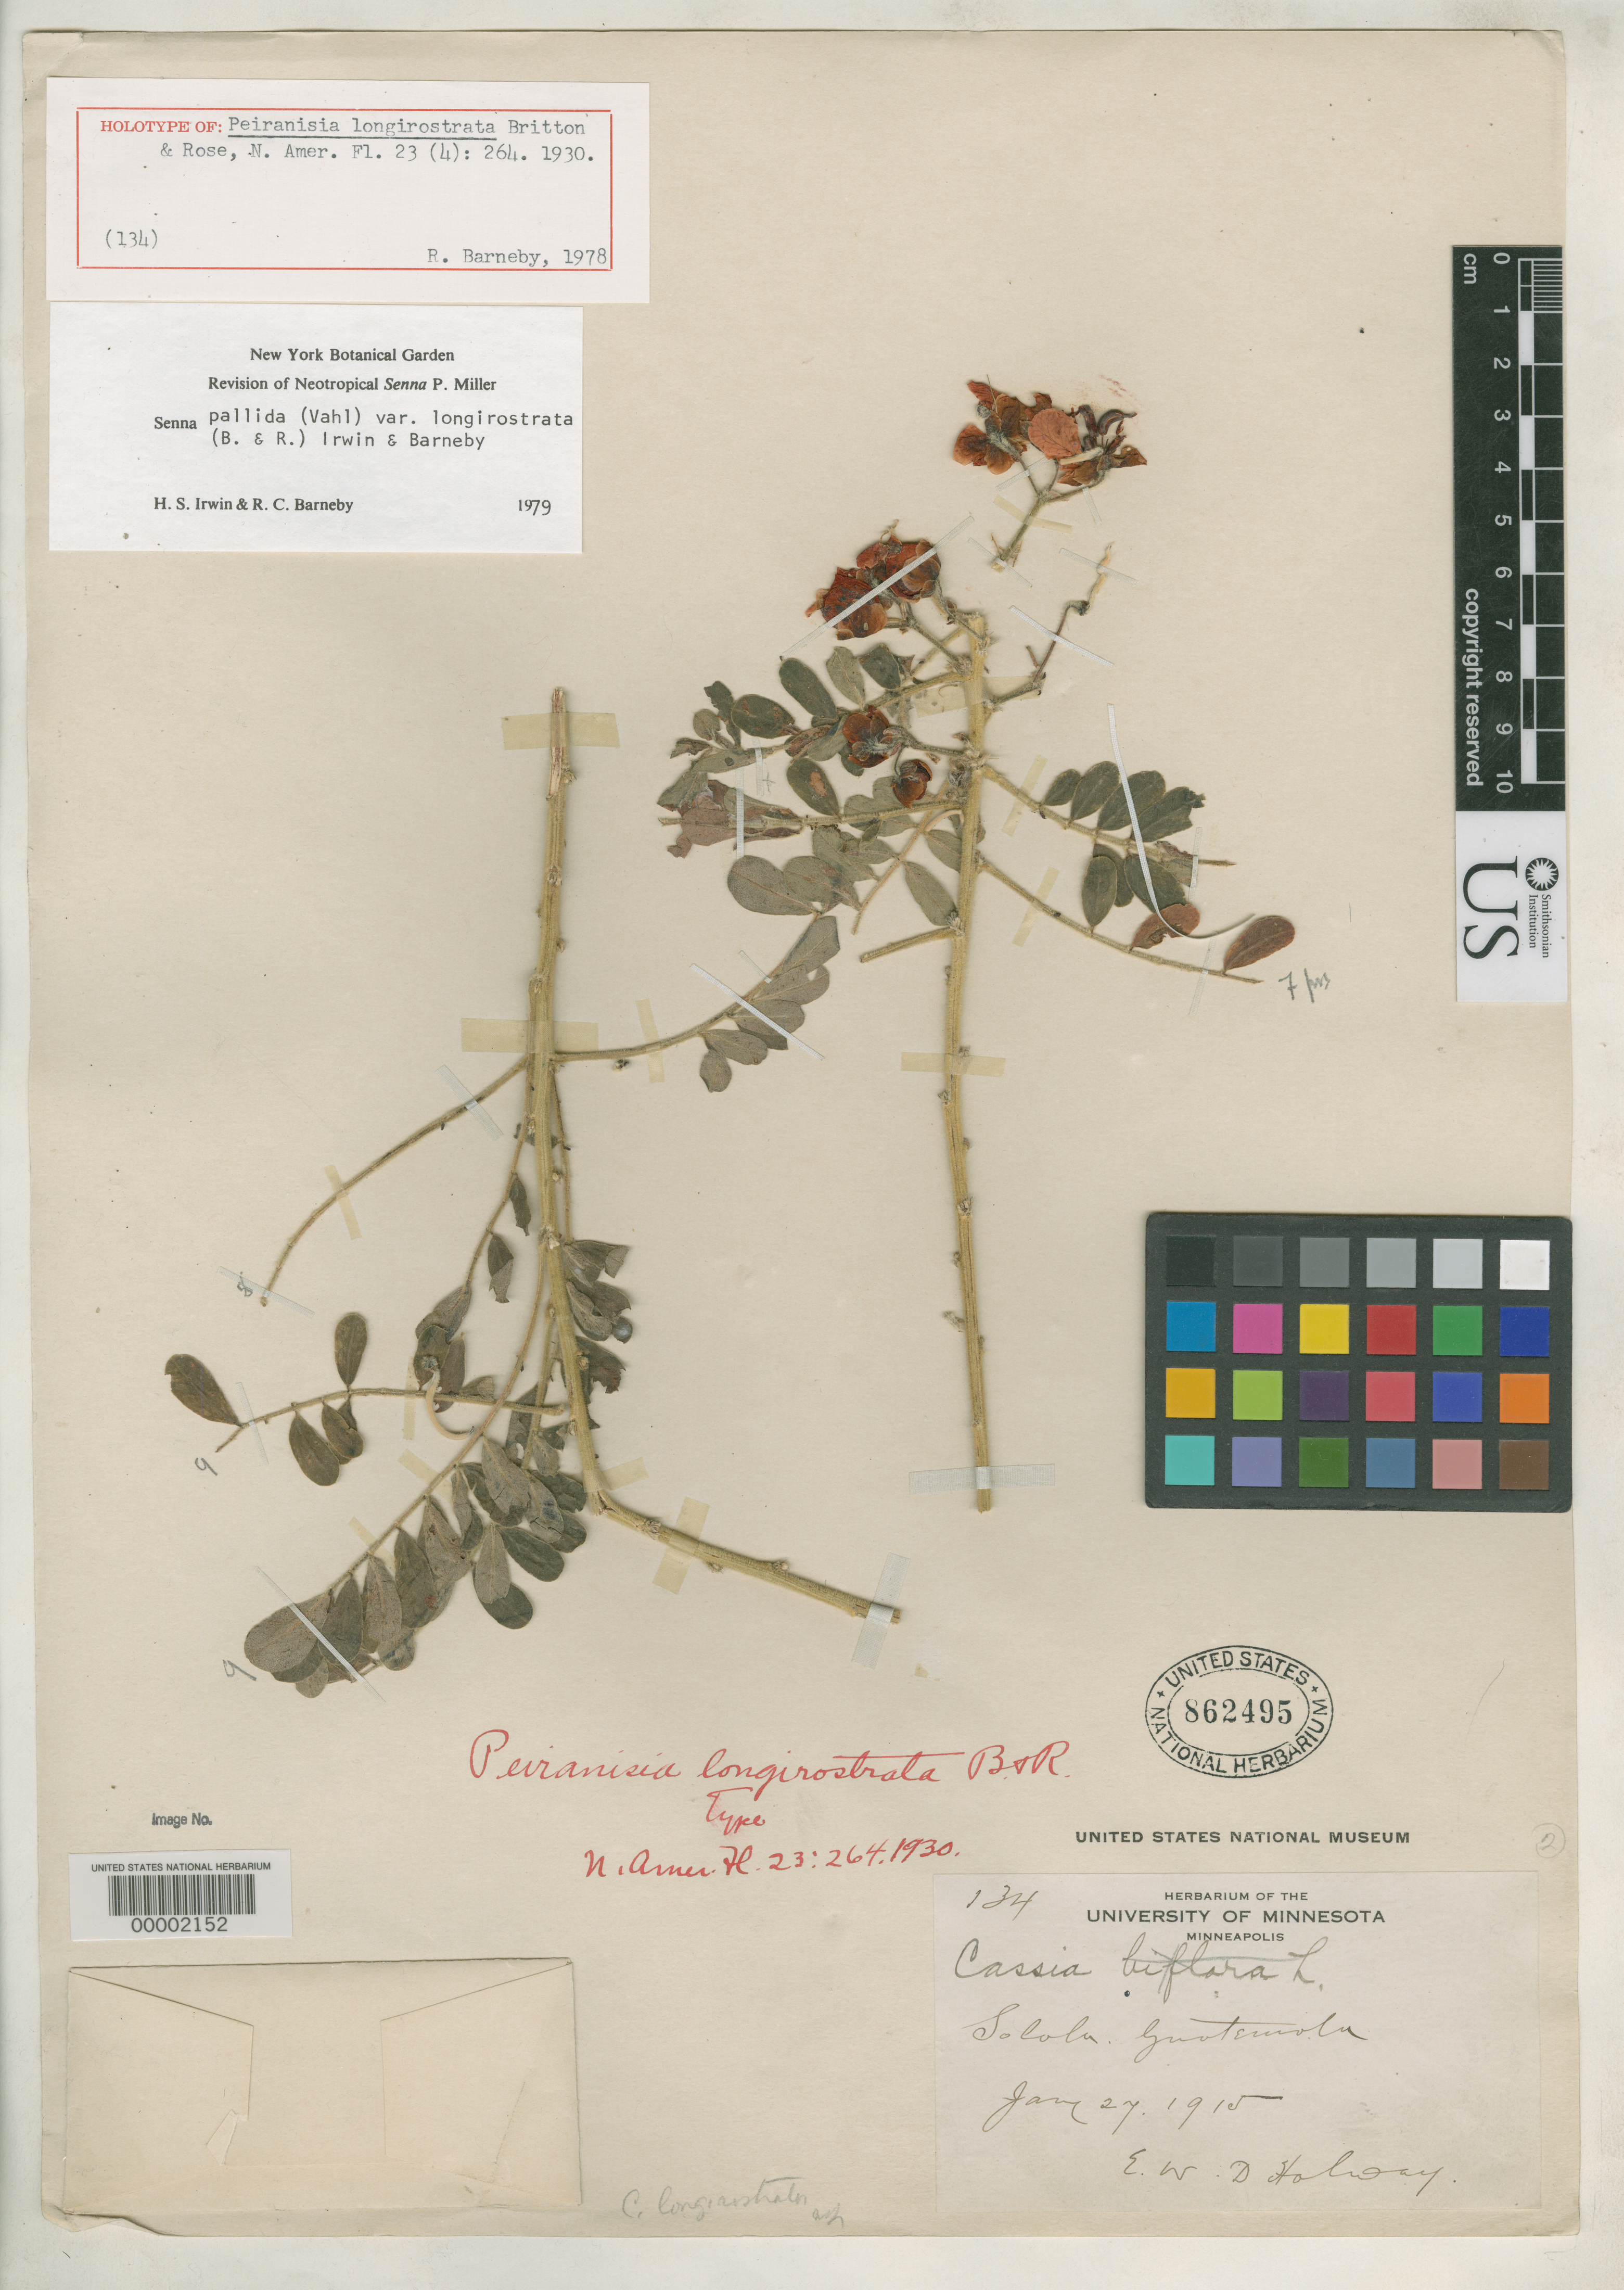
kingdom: Plantae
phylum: Tracheophyta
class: Magnoliopsida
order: Fabales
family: Fabaceae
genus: Peiranisia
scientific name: Peiranisia longirostrata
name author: Britton & Rose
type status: Type Collection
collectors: E. W. D. Holway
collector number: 134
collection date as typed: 27 Jan 1915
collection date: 1915-01-27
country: Guatemala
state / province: Sololá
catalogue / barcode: US 862495